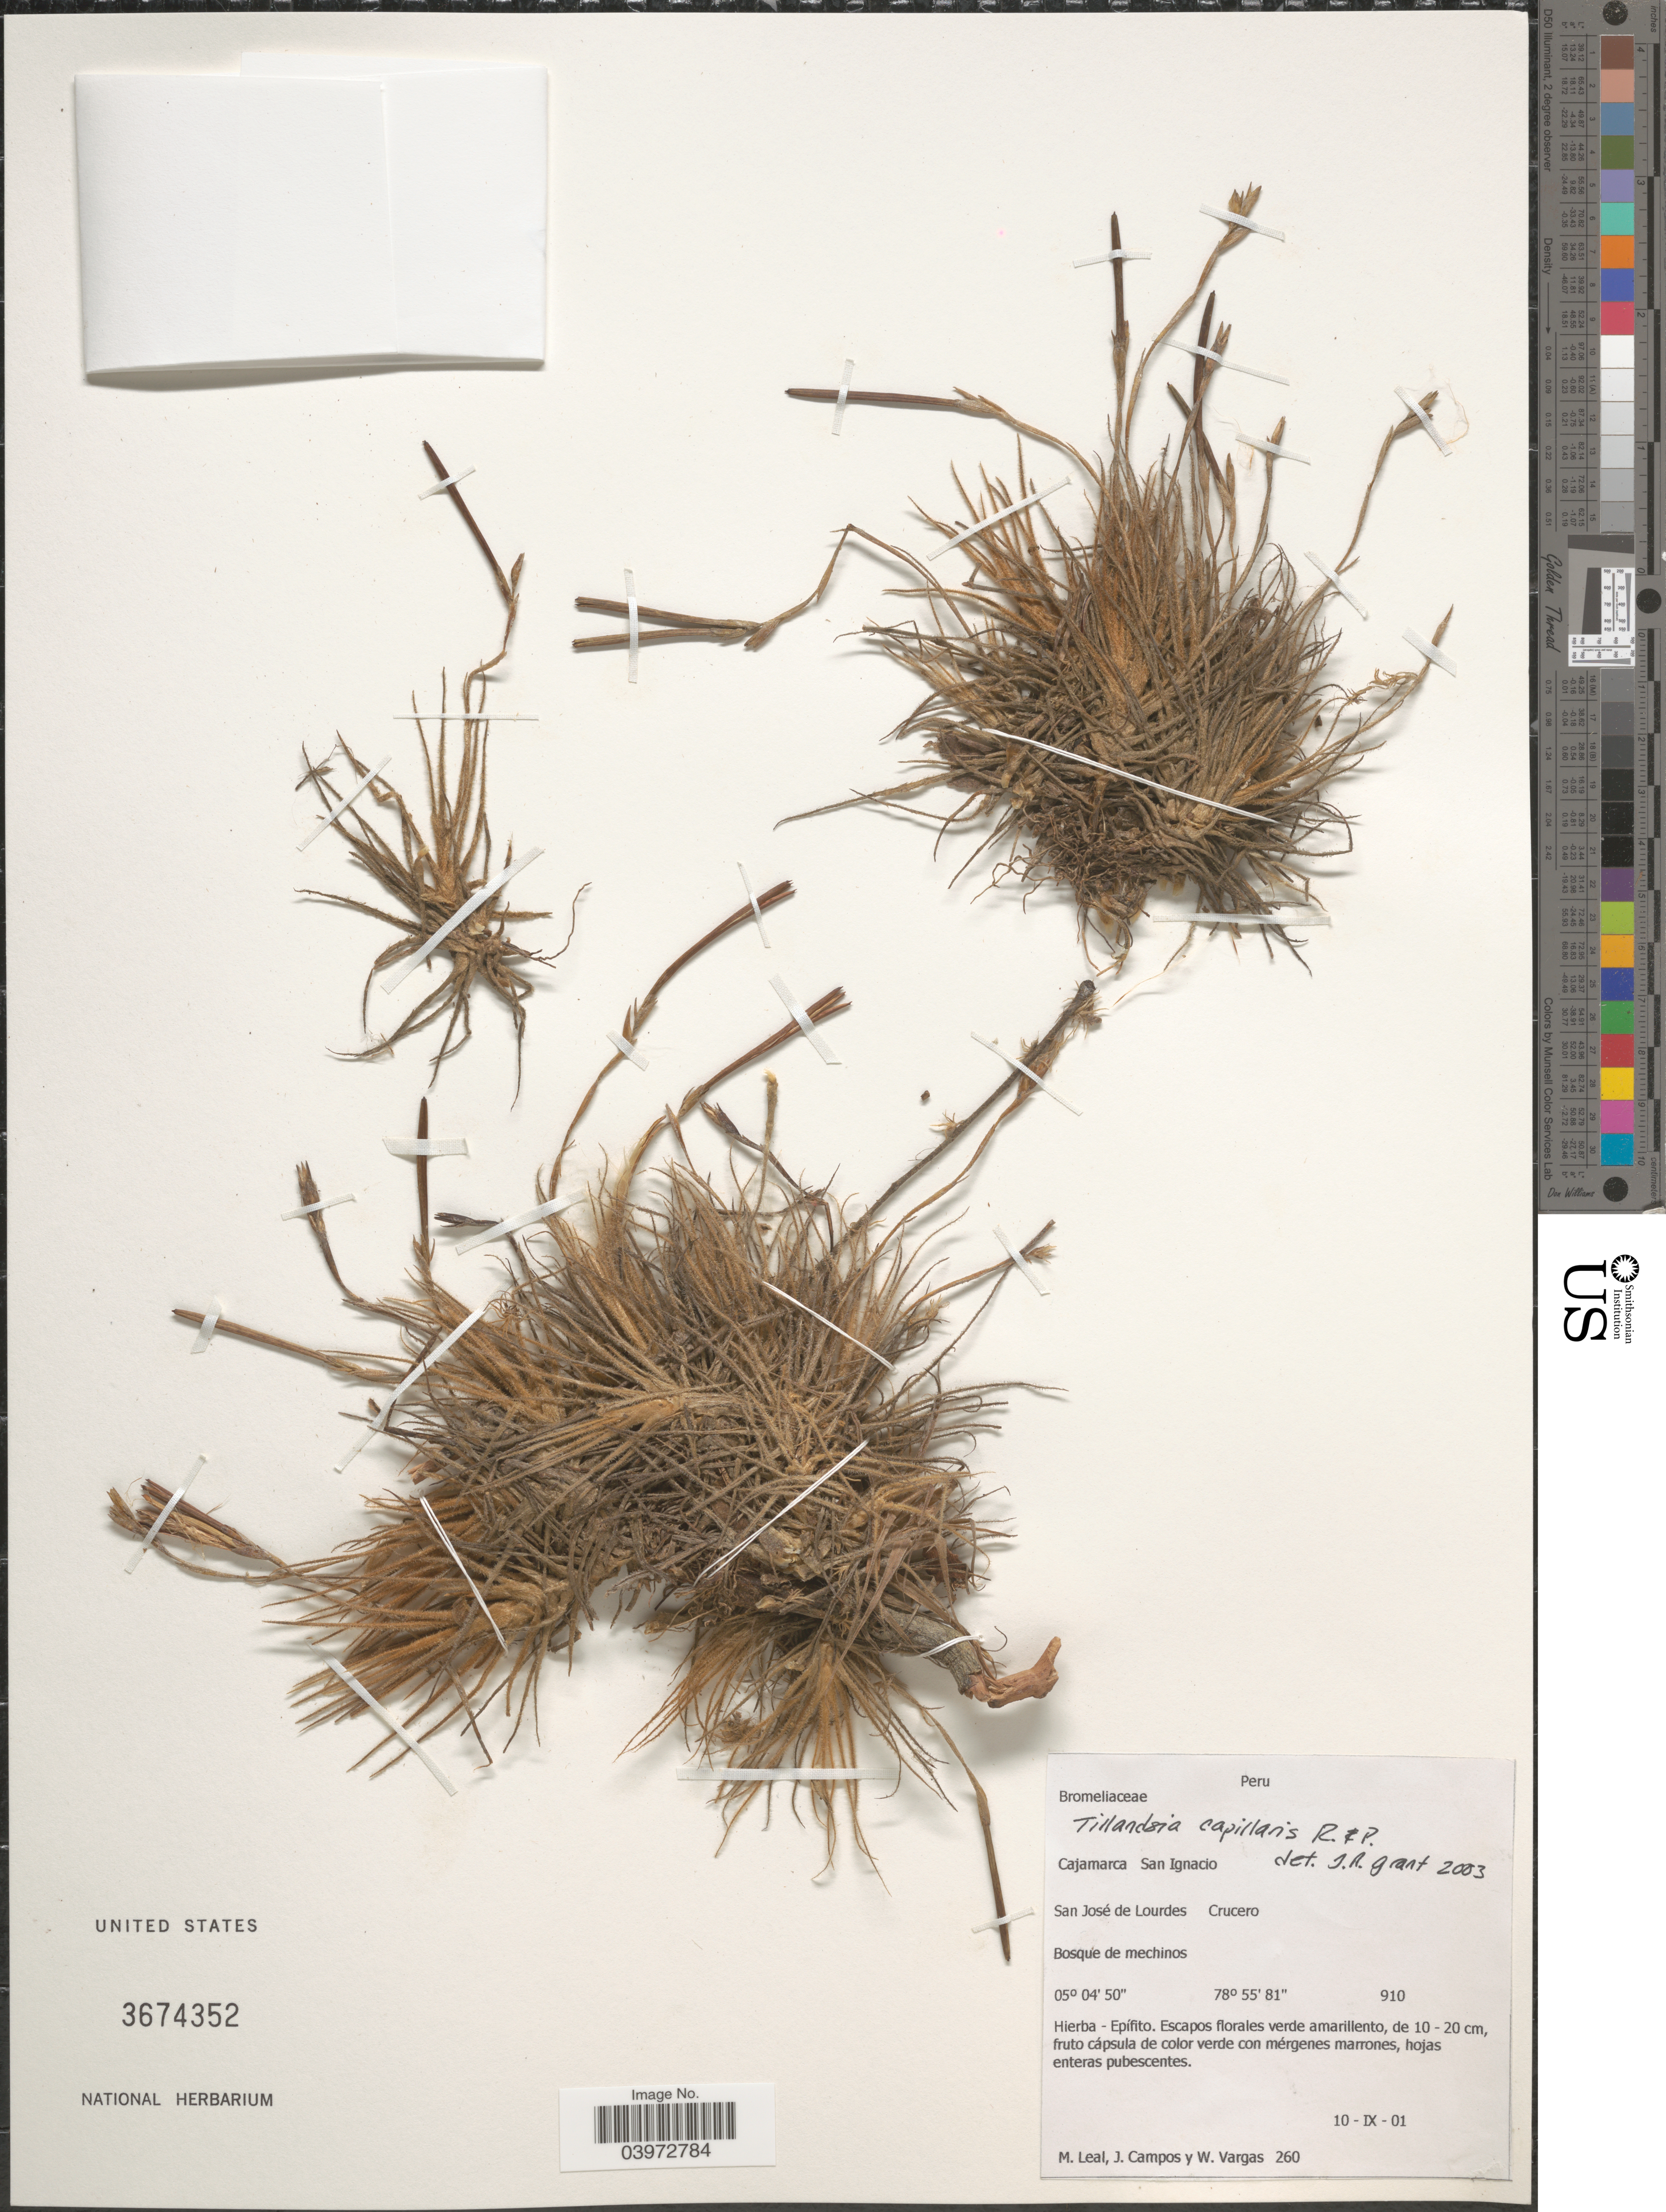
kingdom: Plantae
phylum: Tracheophyta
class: Liliopsida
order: Poales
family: Bromeliaceae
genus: Tillandsia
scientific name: Tillandsia capillaris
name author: Ruiz & Pav.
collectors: M. E. Leal, J. Campos & W. Vargas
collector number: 260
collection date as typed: Transcribed d/m/y: 10/9/1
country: Peru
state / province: Cajamarca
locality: San Ignacio. San José de Lourdes. Crucero.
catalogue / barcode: US 3674352